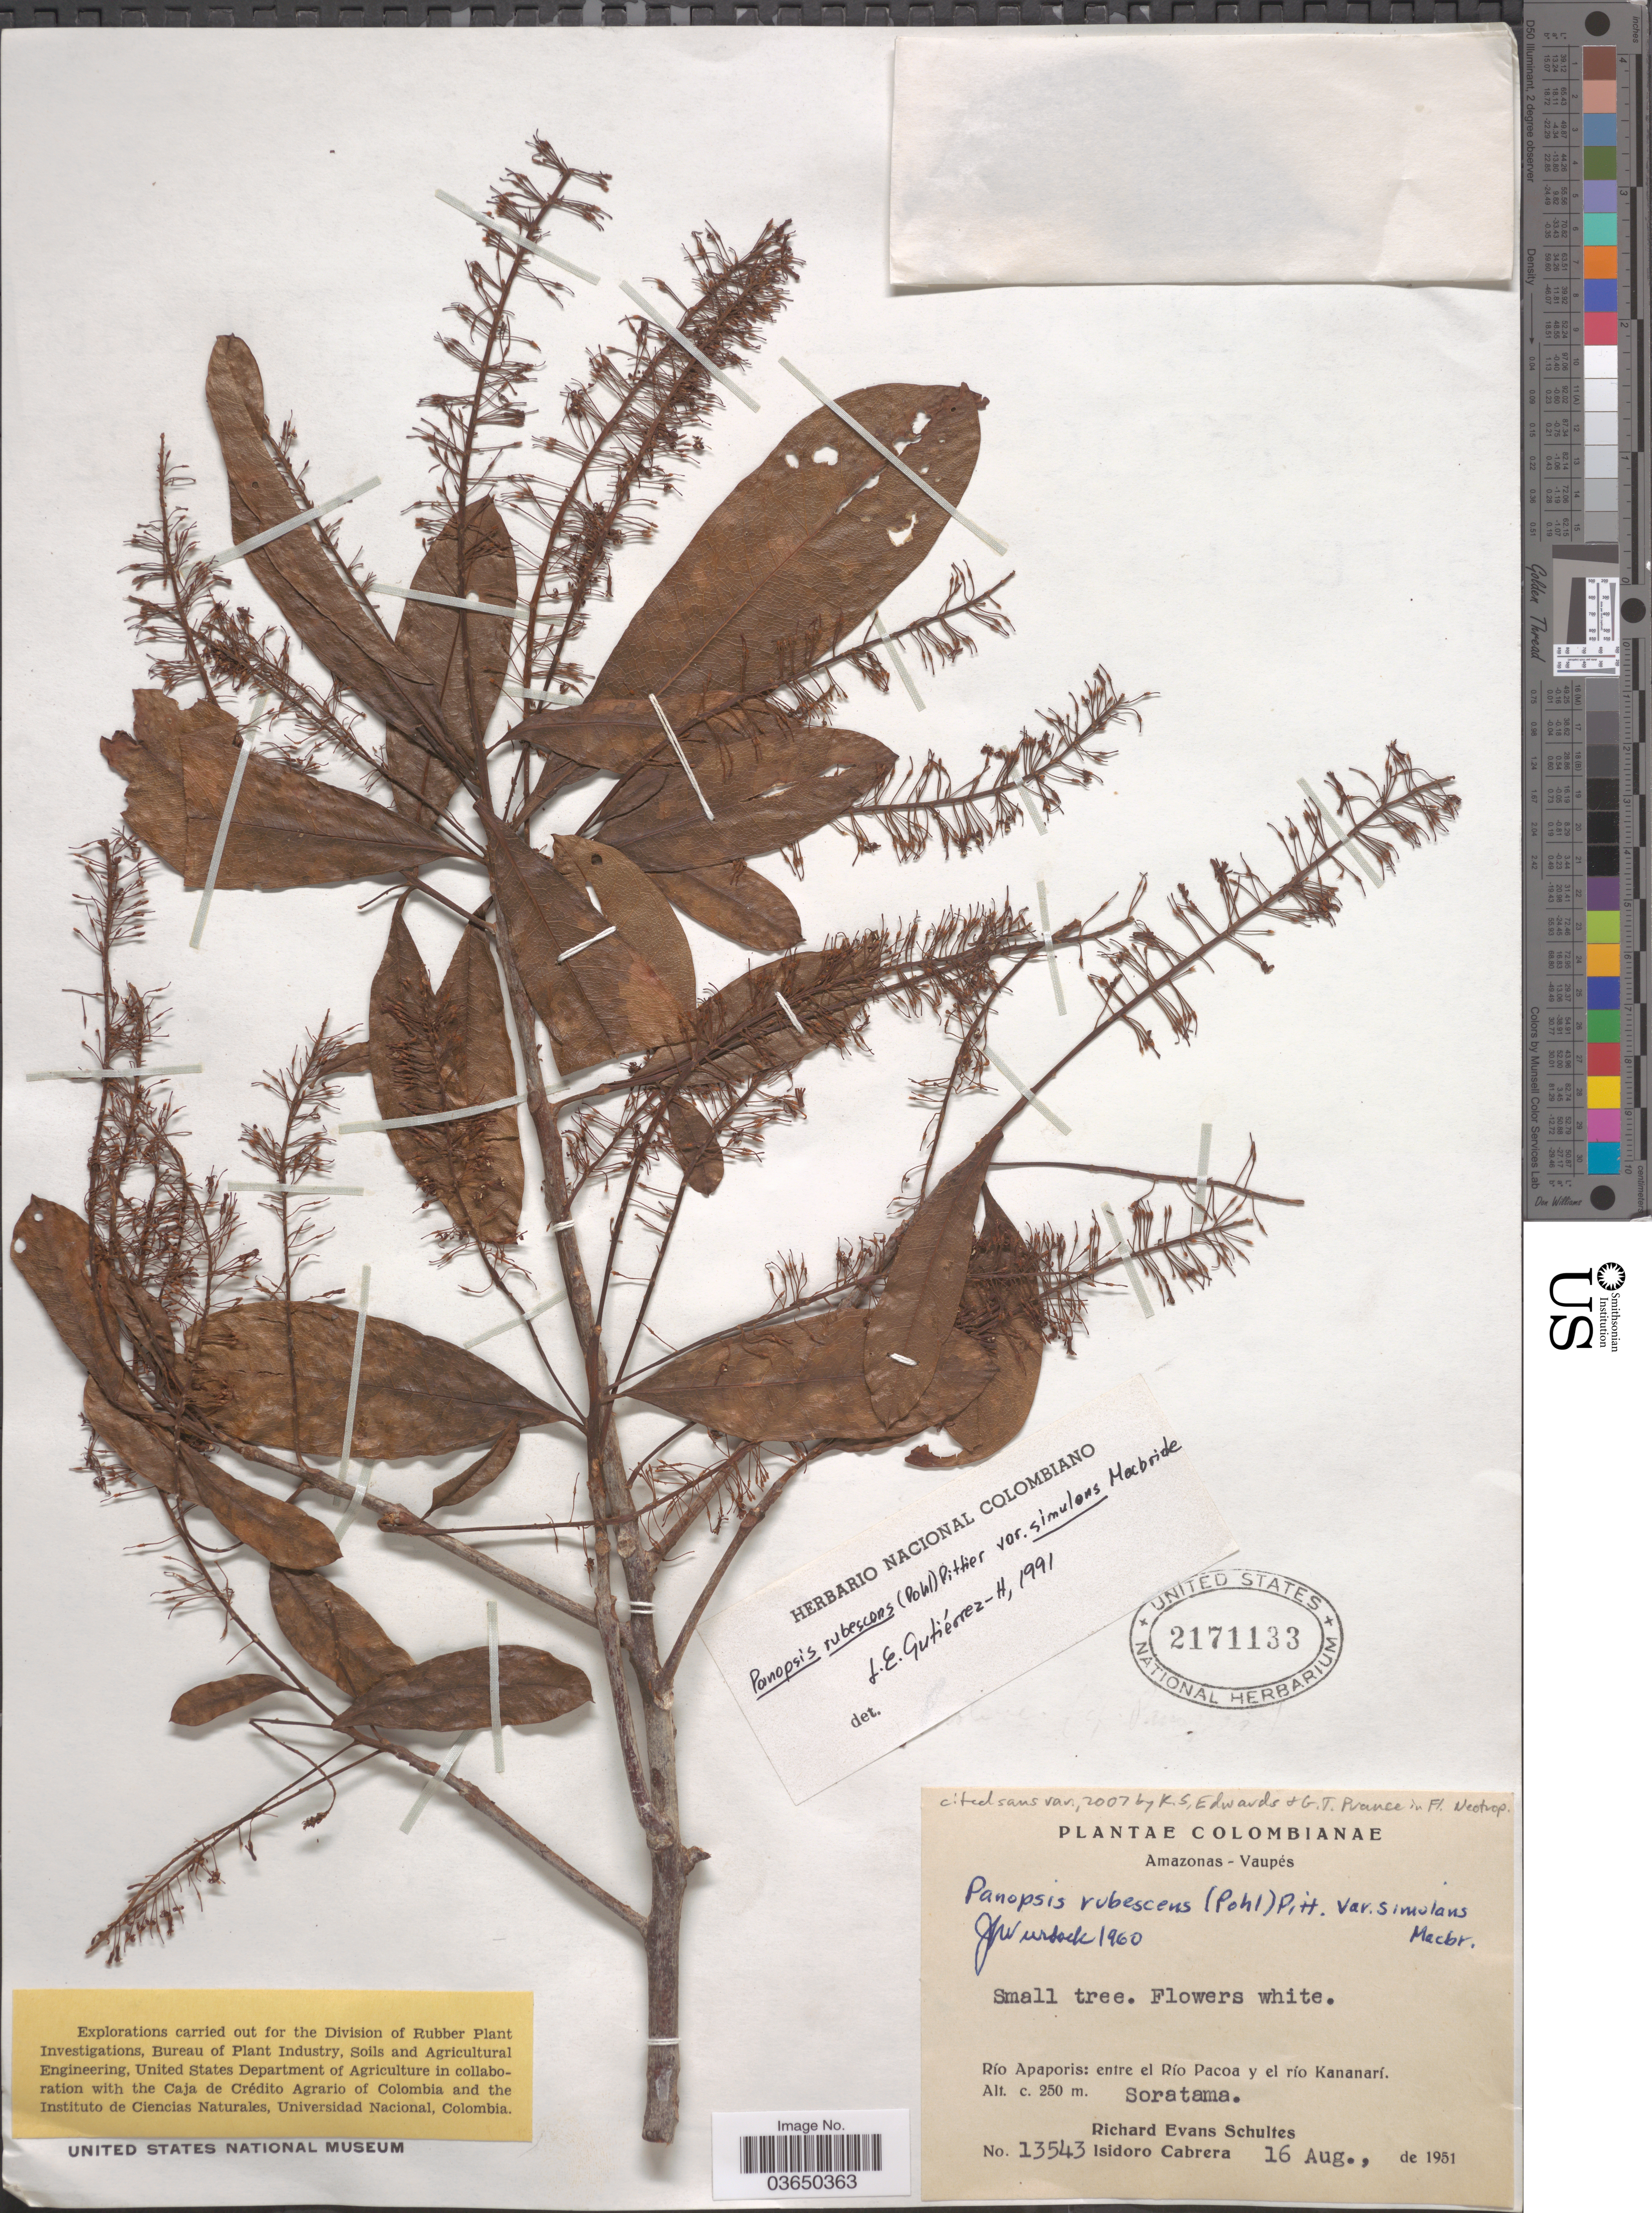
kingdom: Plantae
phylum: Tracheophyta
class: Magnoliopsida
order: Proteales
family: Proteaceae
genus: Panopsis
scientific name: Panopsis rubescens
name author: (Pohl) Pittier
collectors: R. E. Schultes & I. Cabrera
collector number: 13543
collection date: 1951-08-16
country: Colombia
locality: Amazonas - Vaupés. Río Apaporis: entre el Río Pacoa y el río Kananarí. Soratama.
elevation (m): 250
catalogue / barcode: US 2171133